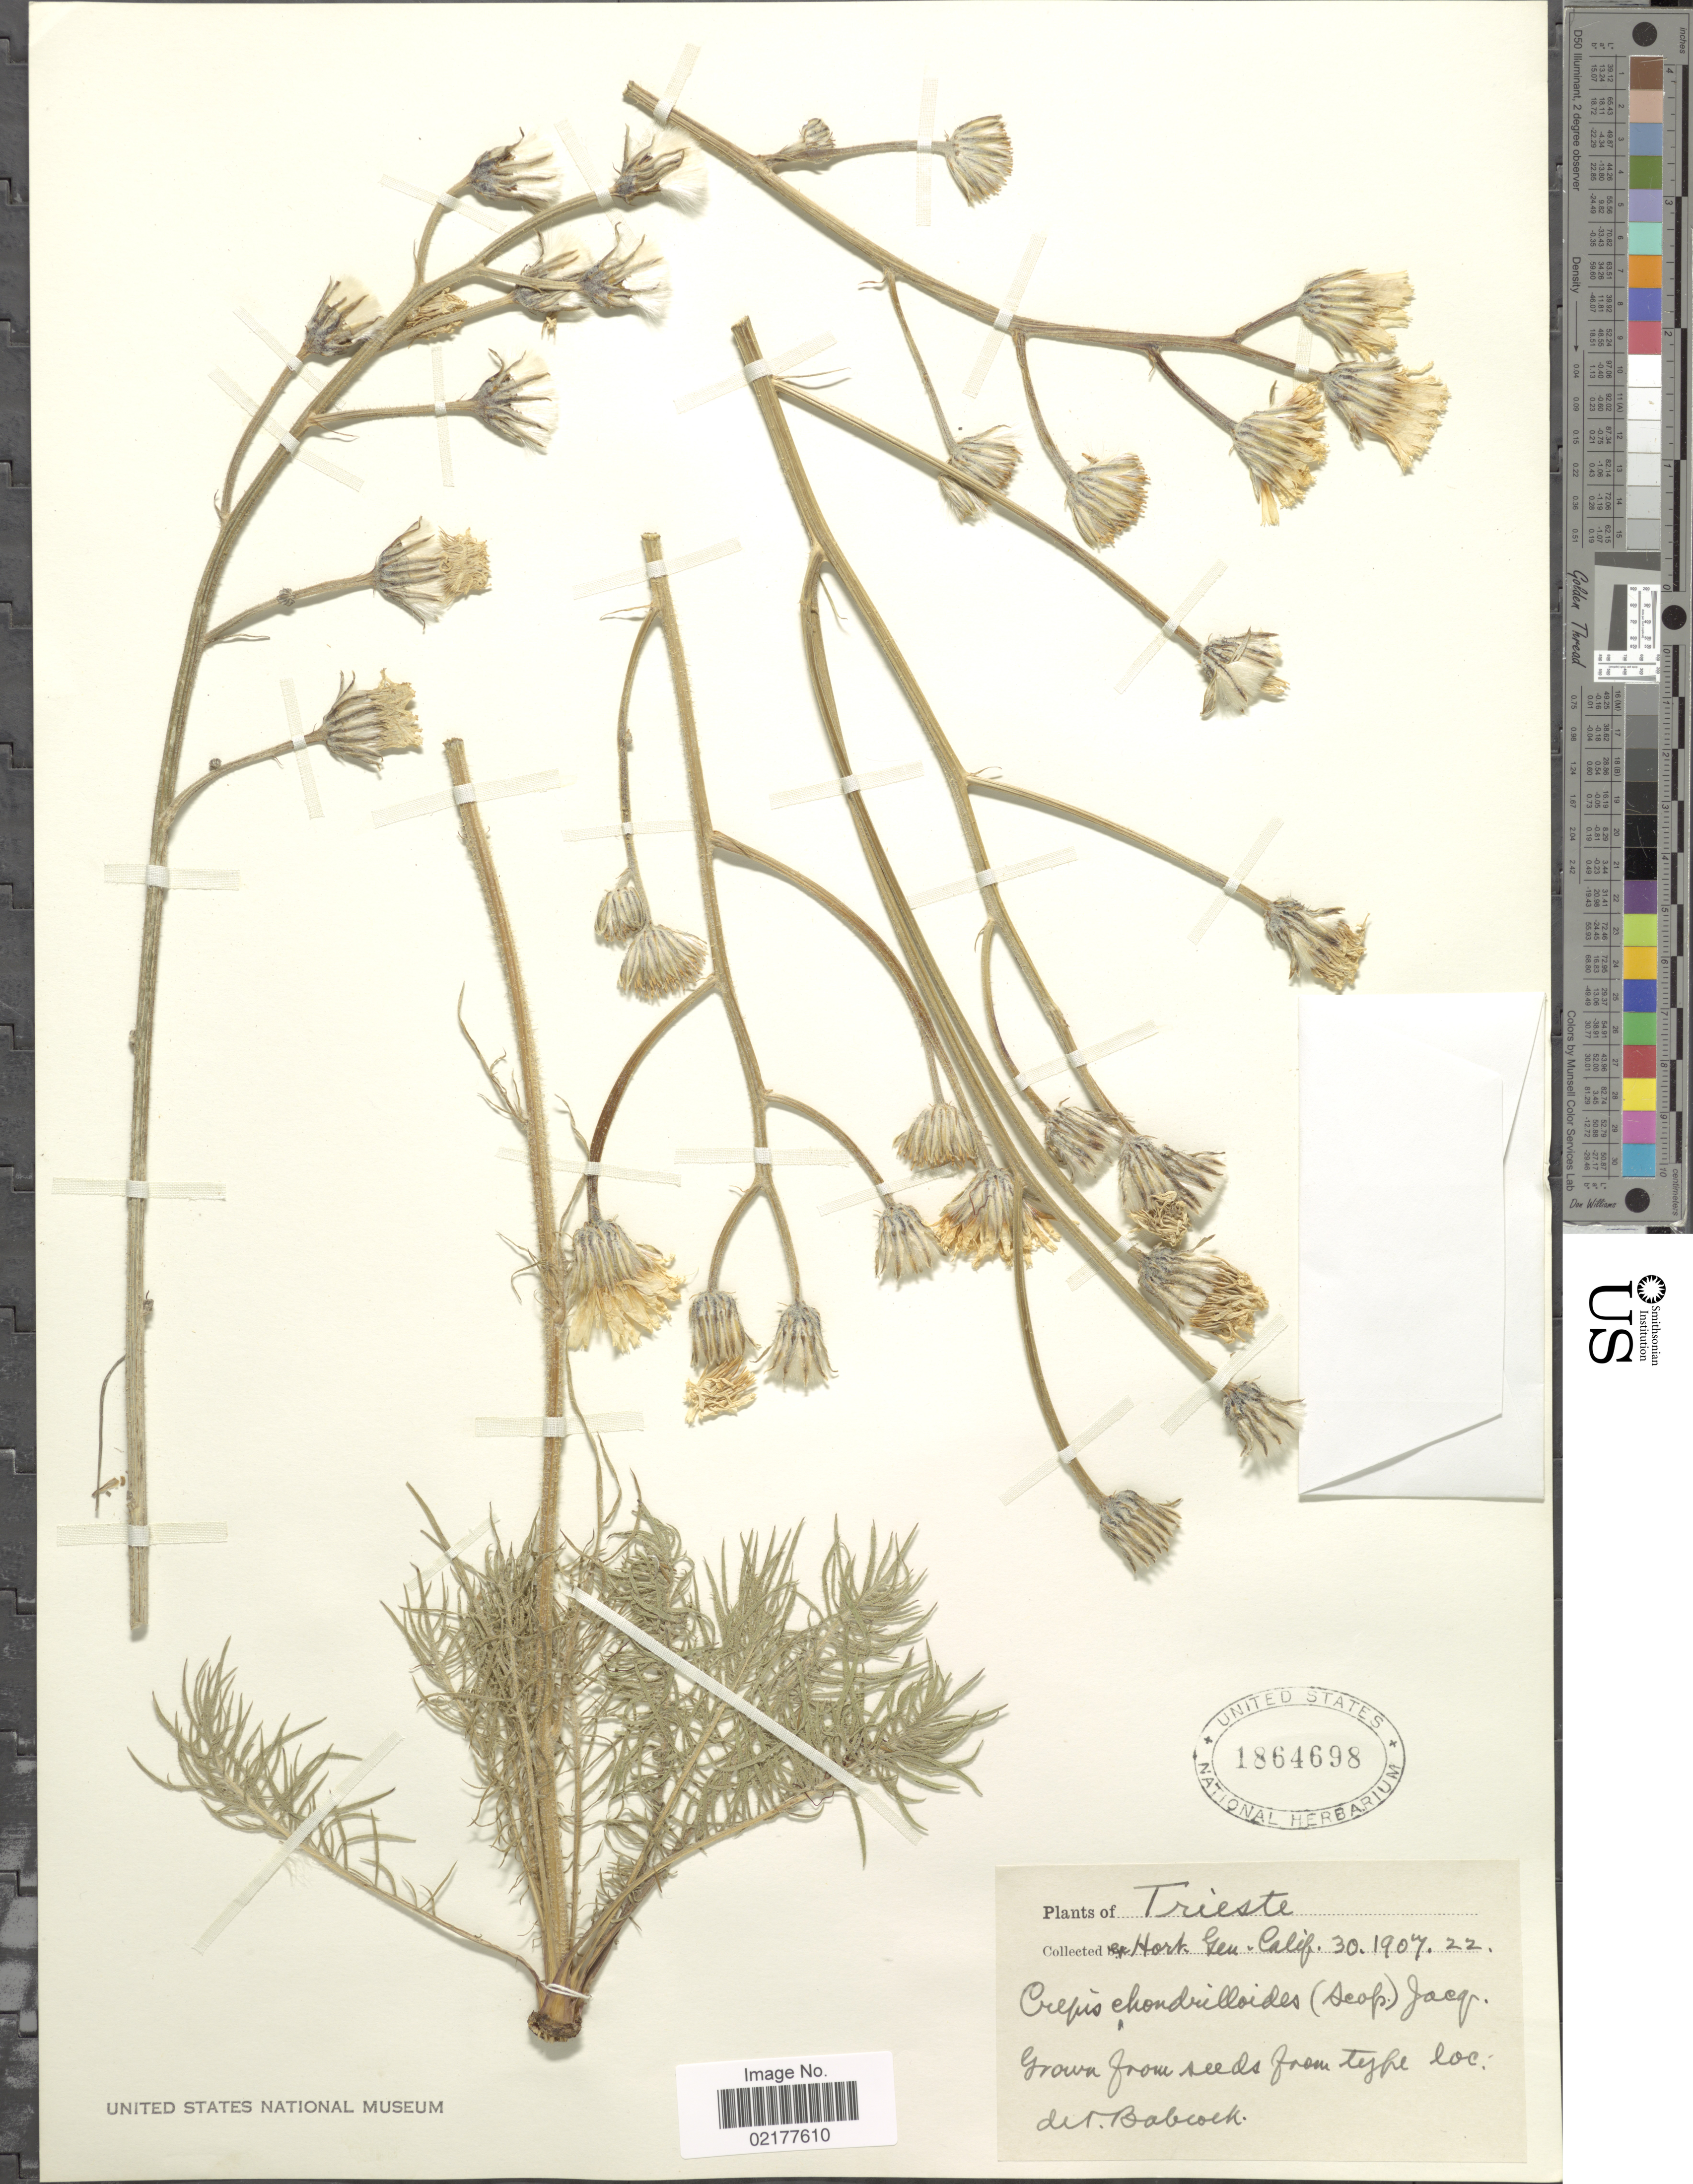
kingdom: Plantae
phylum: Tracheophyta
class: Magnoliopsida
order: Asterales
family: Asteraceae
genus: Crepis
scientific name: Crepis chondrilloides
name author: Jacq.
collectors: Hort. Gen. Calif.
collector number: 30190722?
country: Italy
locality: Trieste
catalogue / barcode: US 1864698